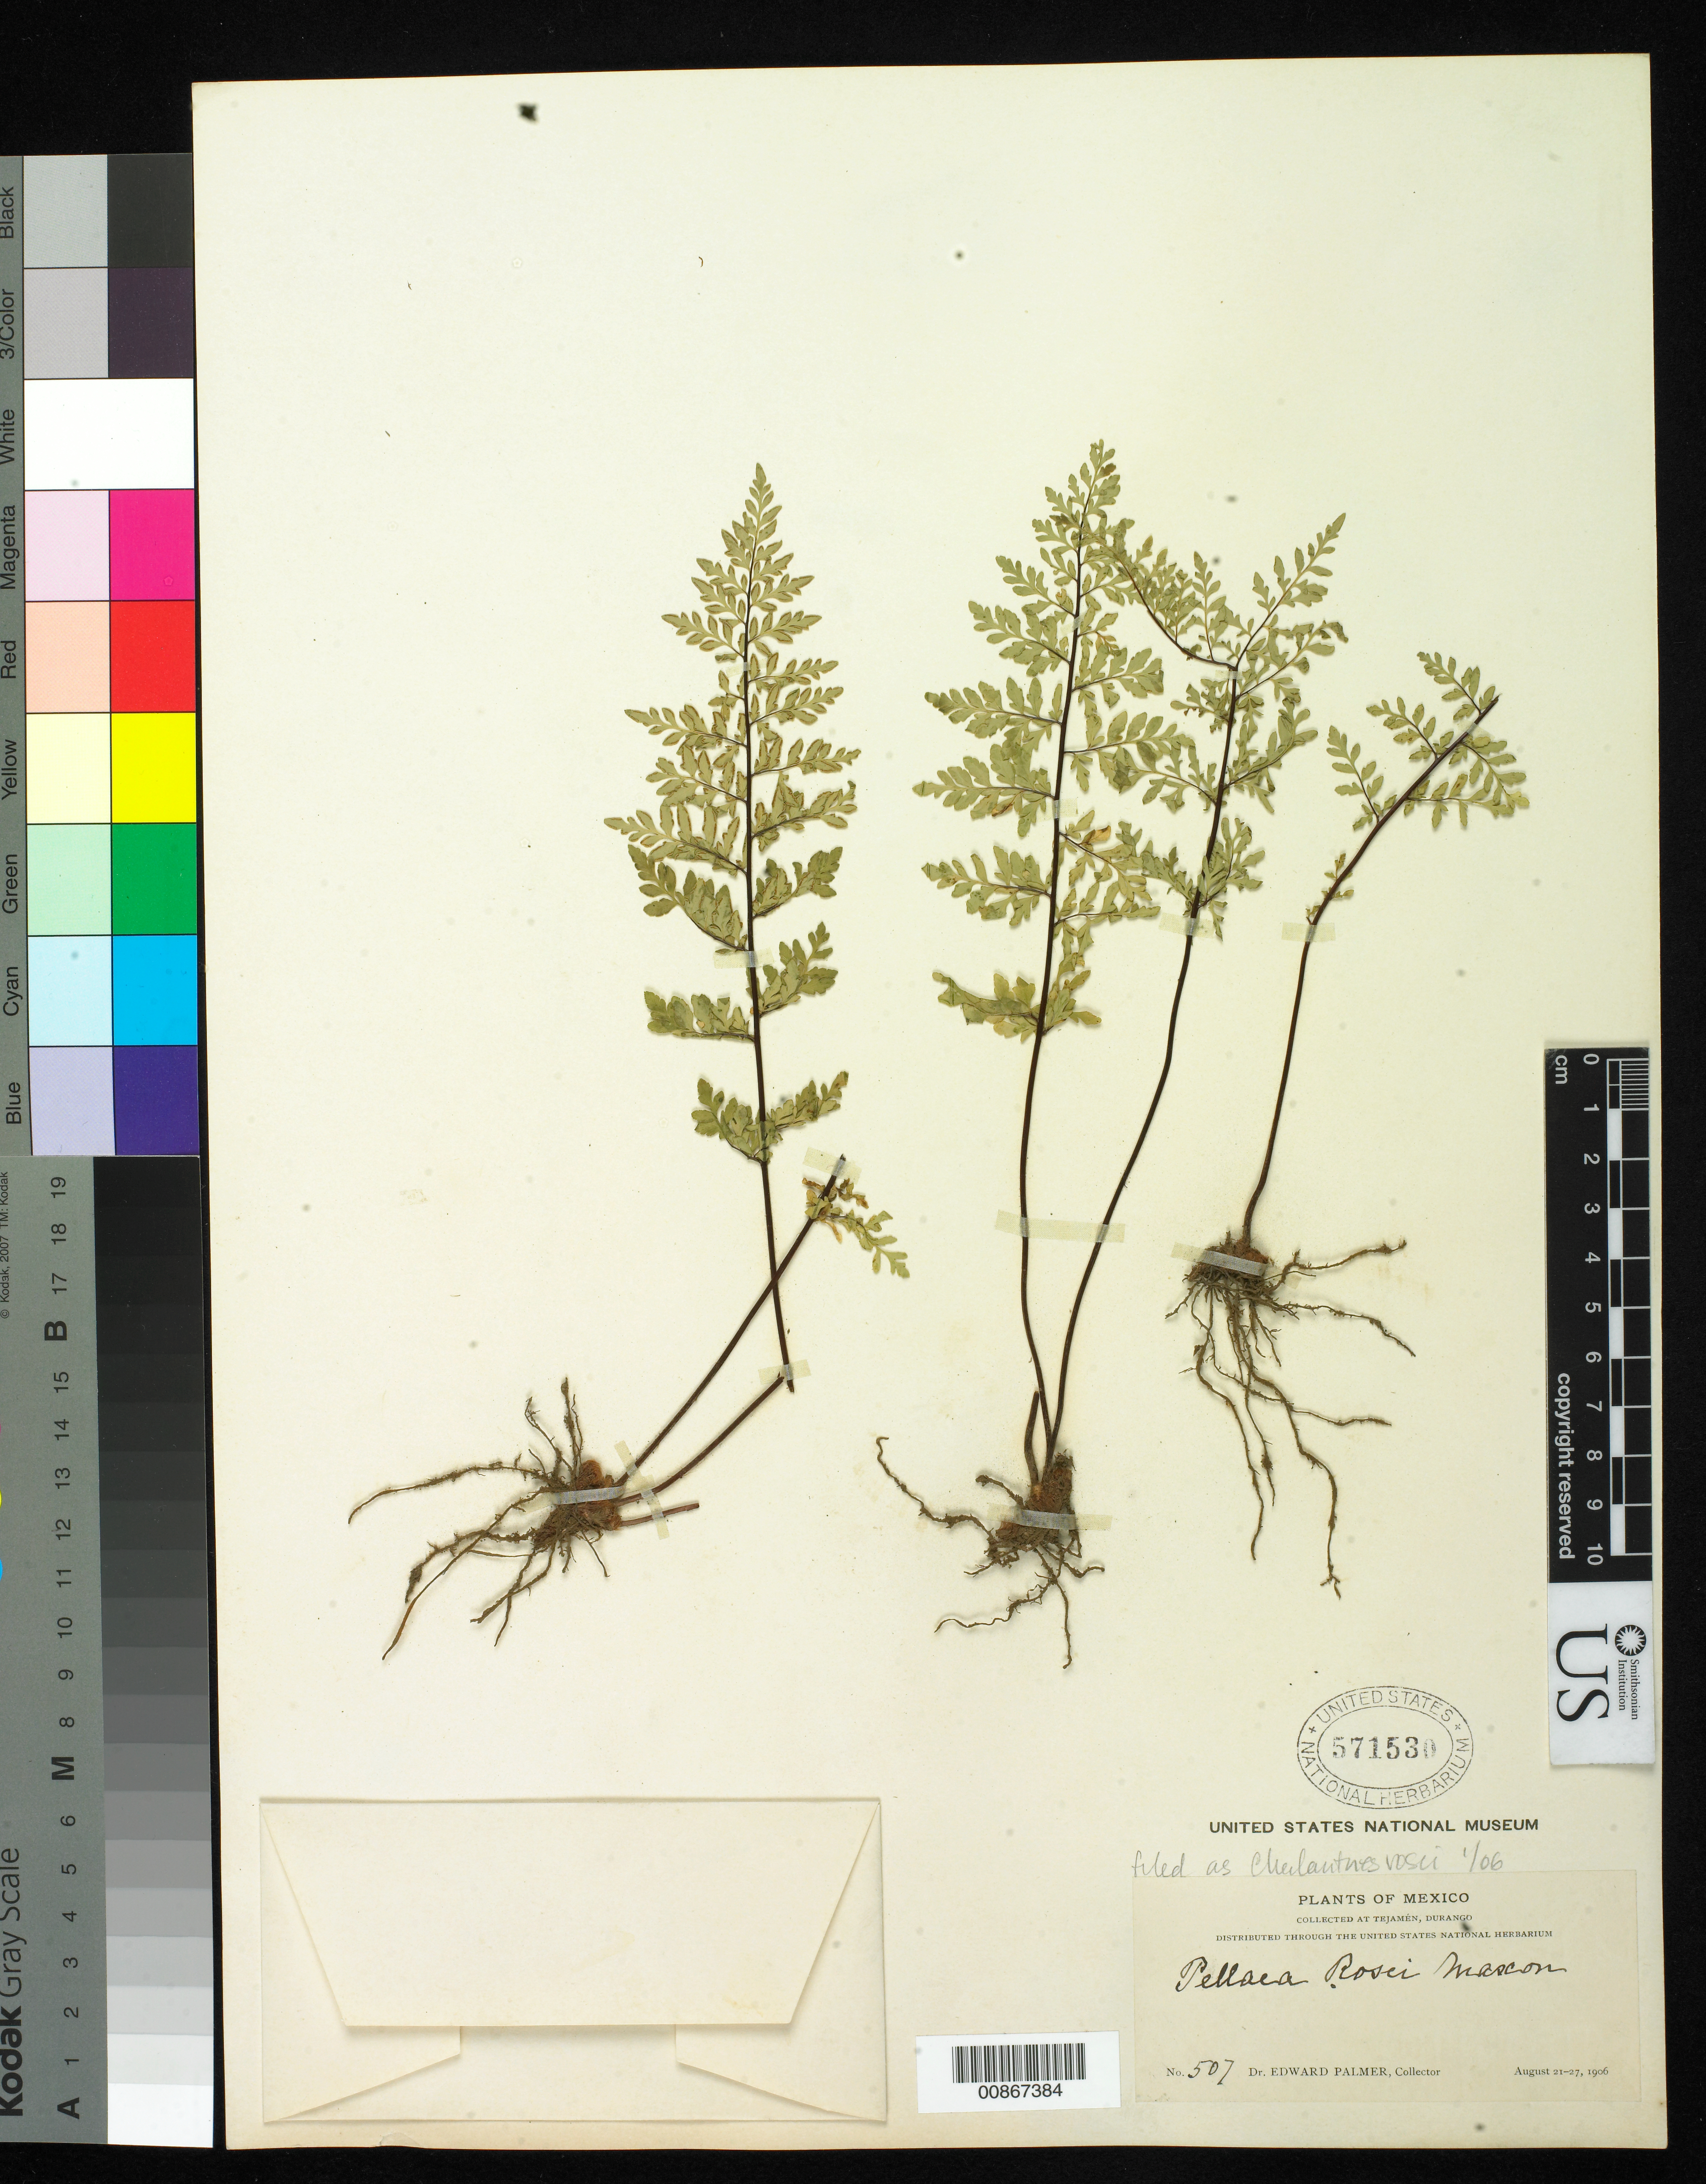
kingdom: Plantae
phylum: Tracheophyta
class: Polypodiopsida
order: Polypodiales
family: Pteridaceae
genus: Notholaena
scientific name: Notholaena rosei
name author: Maxon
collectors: E. Palmer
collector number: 507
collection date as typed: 21 Aug 1906 to 27 Aug 1906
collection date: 1906-08-21/1906-08-27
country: Mexico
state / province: Durango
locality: Tejamén, Durango.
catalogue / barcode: US 571530